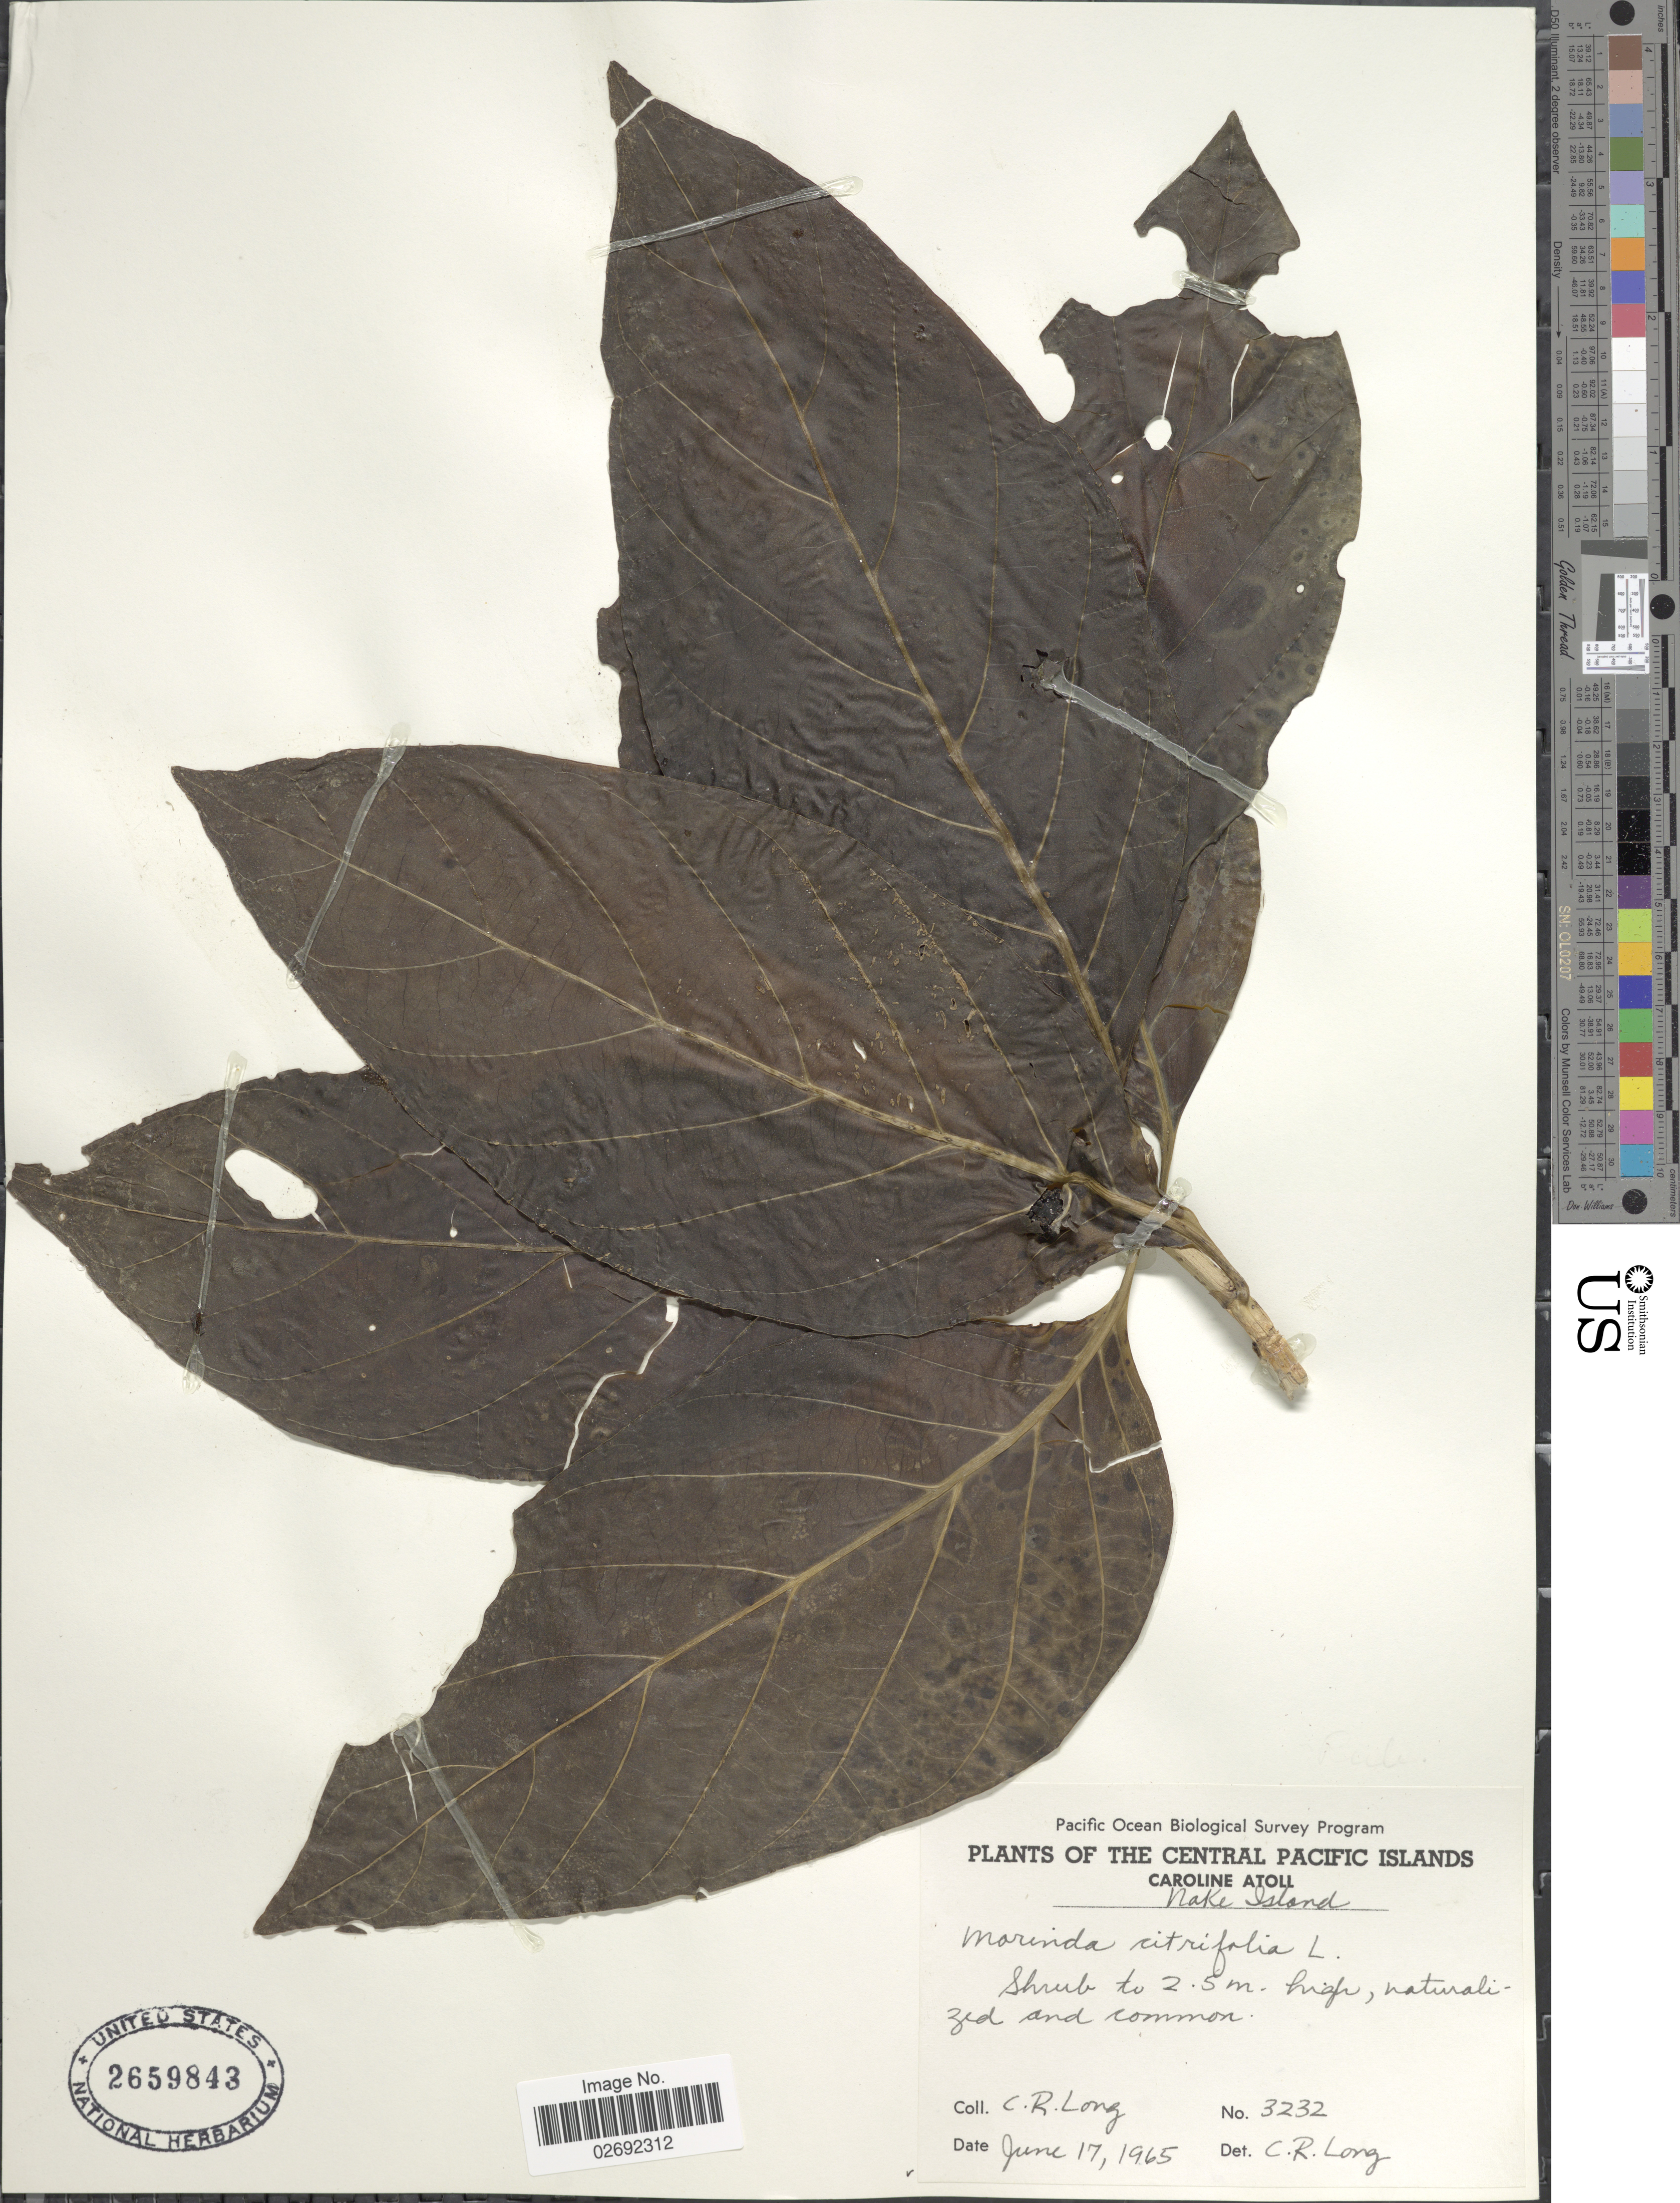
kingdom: Plantae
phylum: Tracheophyta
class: Magnoliopsida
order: Gentianales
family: Rubiaceae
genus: Morinda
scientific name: Morinda citrifolia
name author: L.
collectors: C. R. Long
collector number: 3232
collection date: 1965-06-17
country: Kiribati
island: Caroline Atoll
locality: Central Pacific Islands. Caroline Atoll. Nake Island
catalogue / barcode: US 2659843